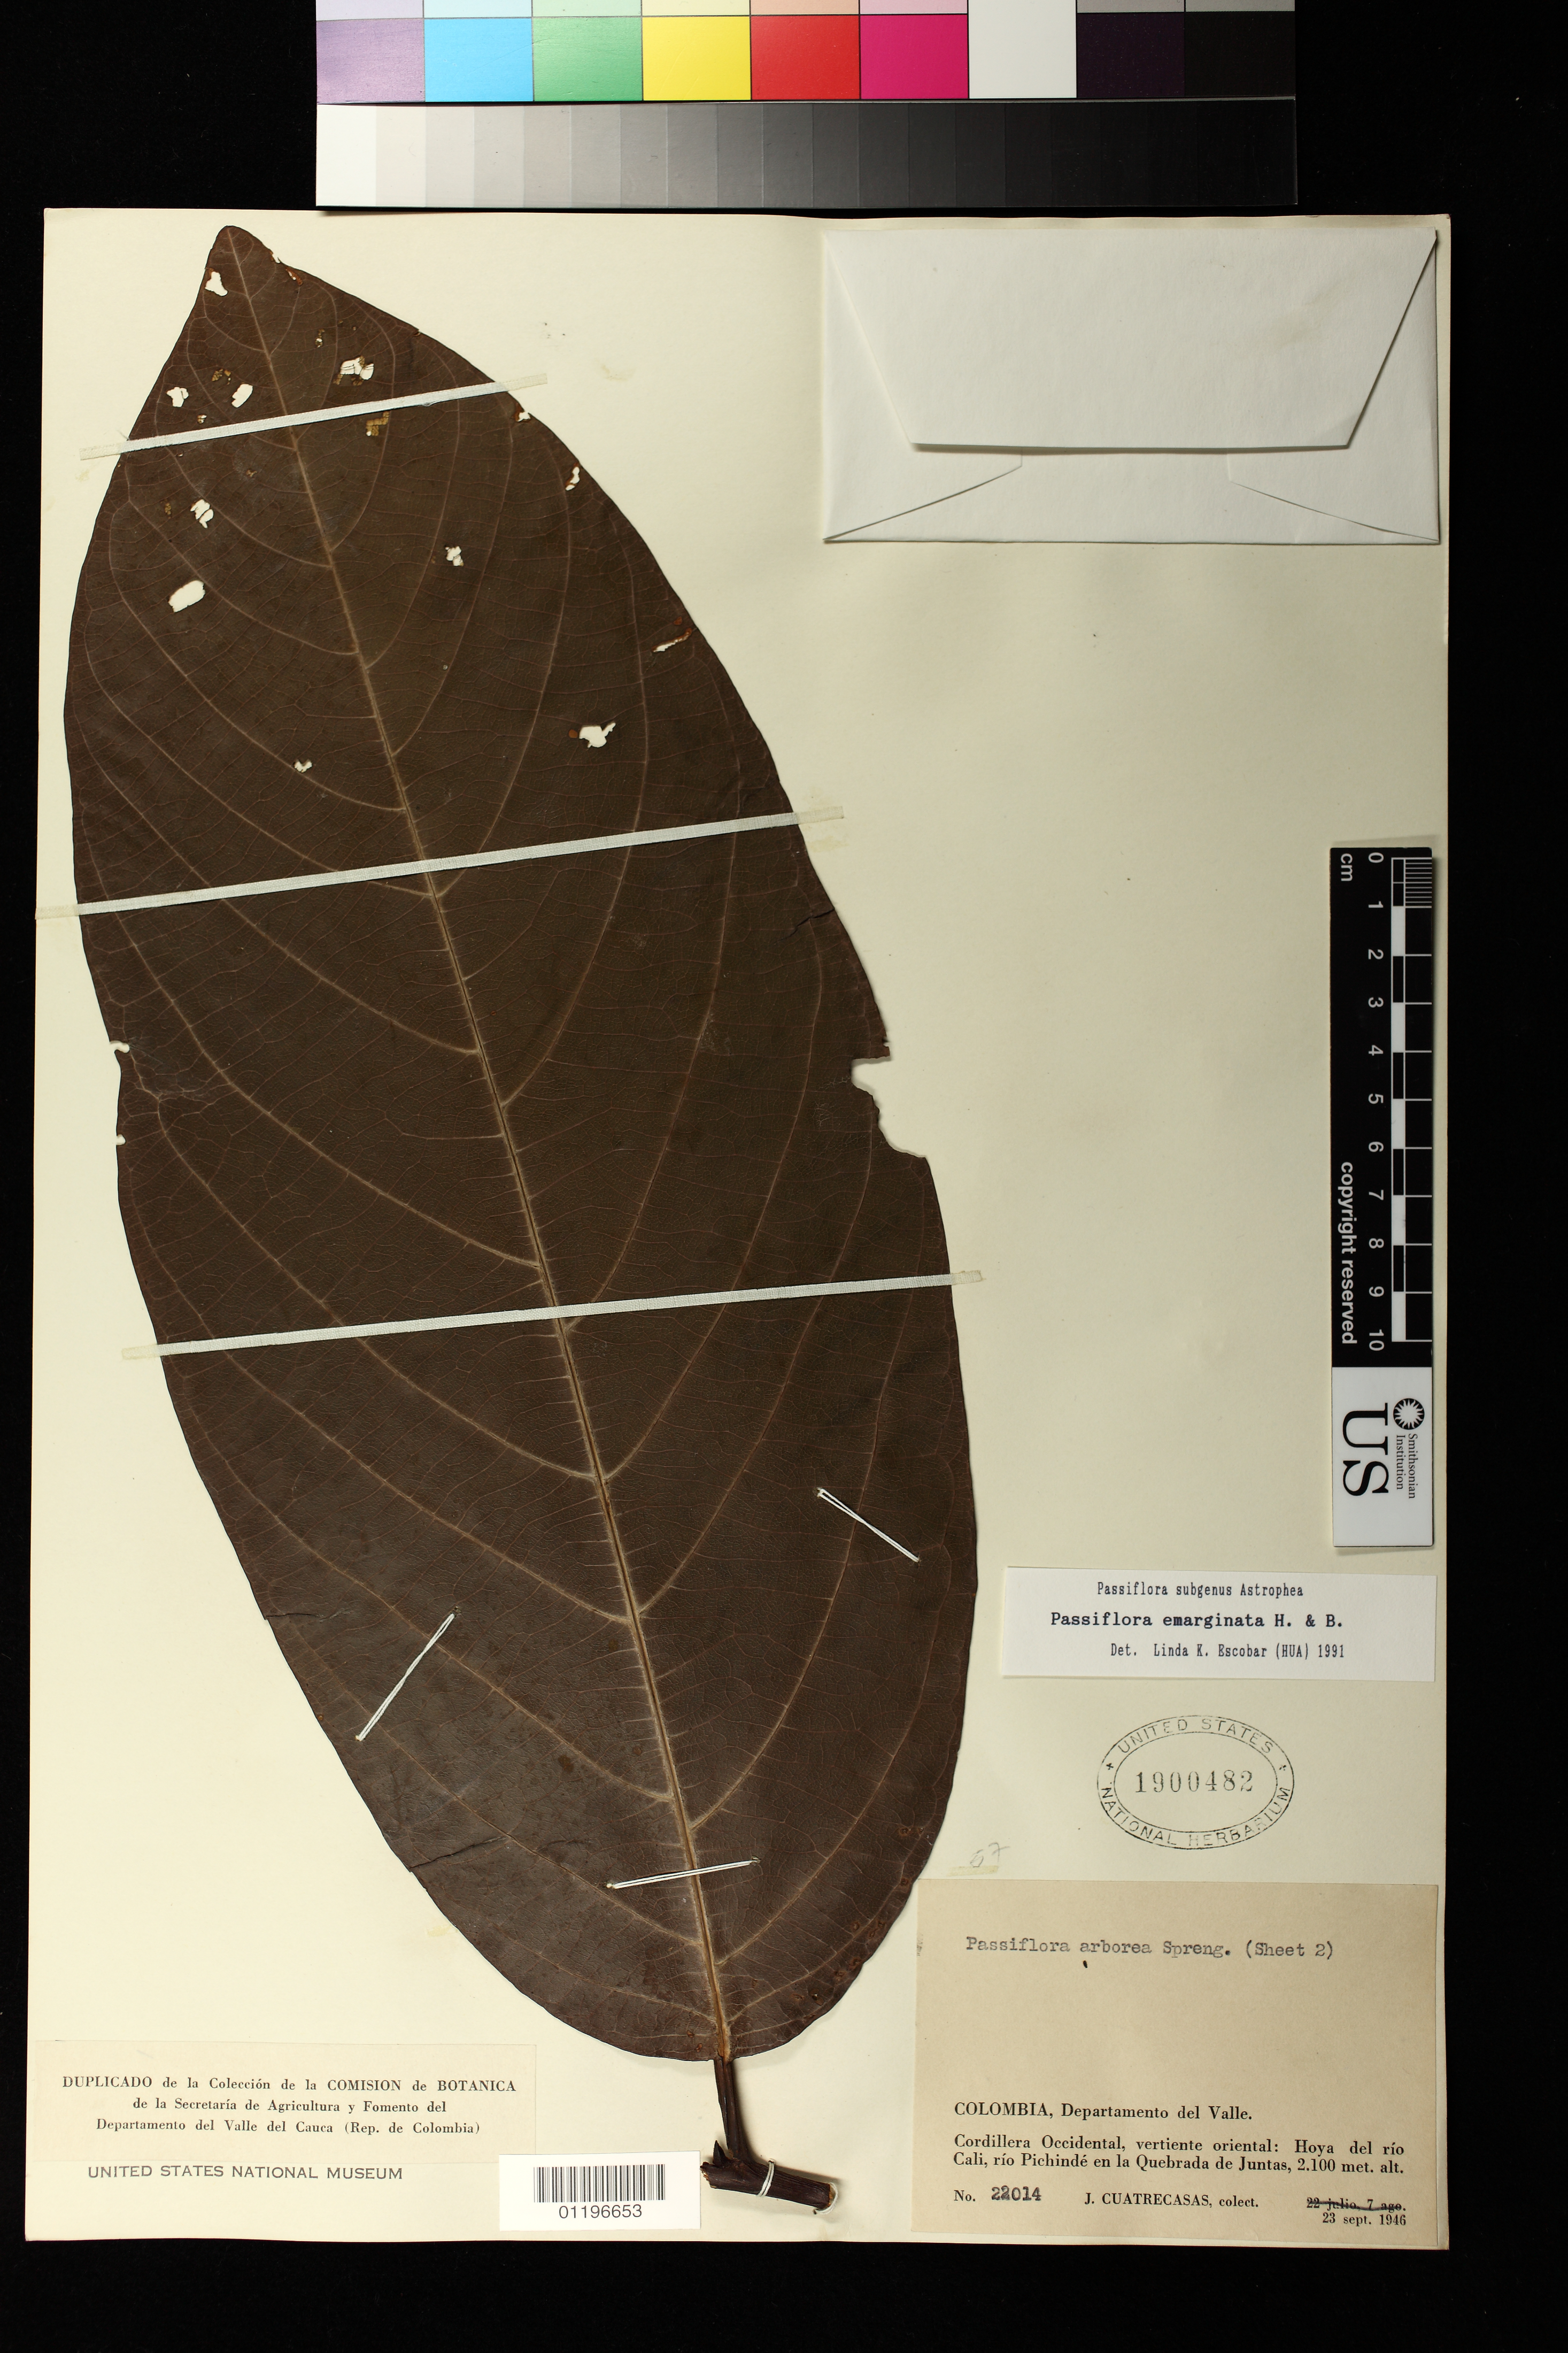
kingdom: Plantae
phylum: Tracheophyta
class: Magnoliopsida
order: Malpighiales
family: Passifloraceae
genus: Passiflora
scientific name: Passiflora emarginata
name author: Humb. & Bonpl.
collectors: J. Cuatrecasas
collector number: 22014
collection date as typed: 23 Sep 1946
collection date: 1946-09-23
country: Colombia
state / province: Valle del Cauca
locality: Departamento del Valle. Cordillera Occidental: Hoya del rio Cali, rio Pichinde en la Quebrada de Juntas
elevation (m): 2100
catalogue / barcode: US 1900482